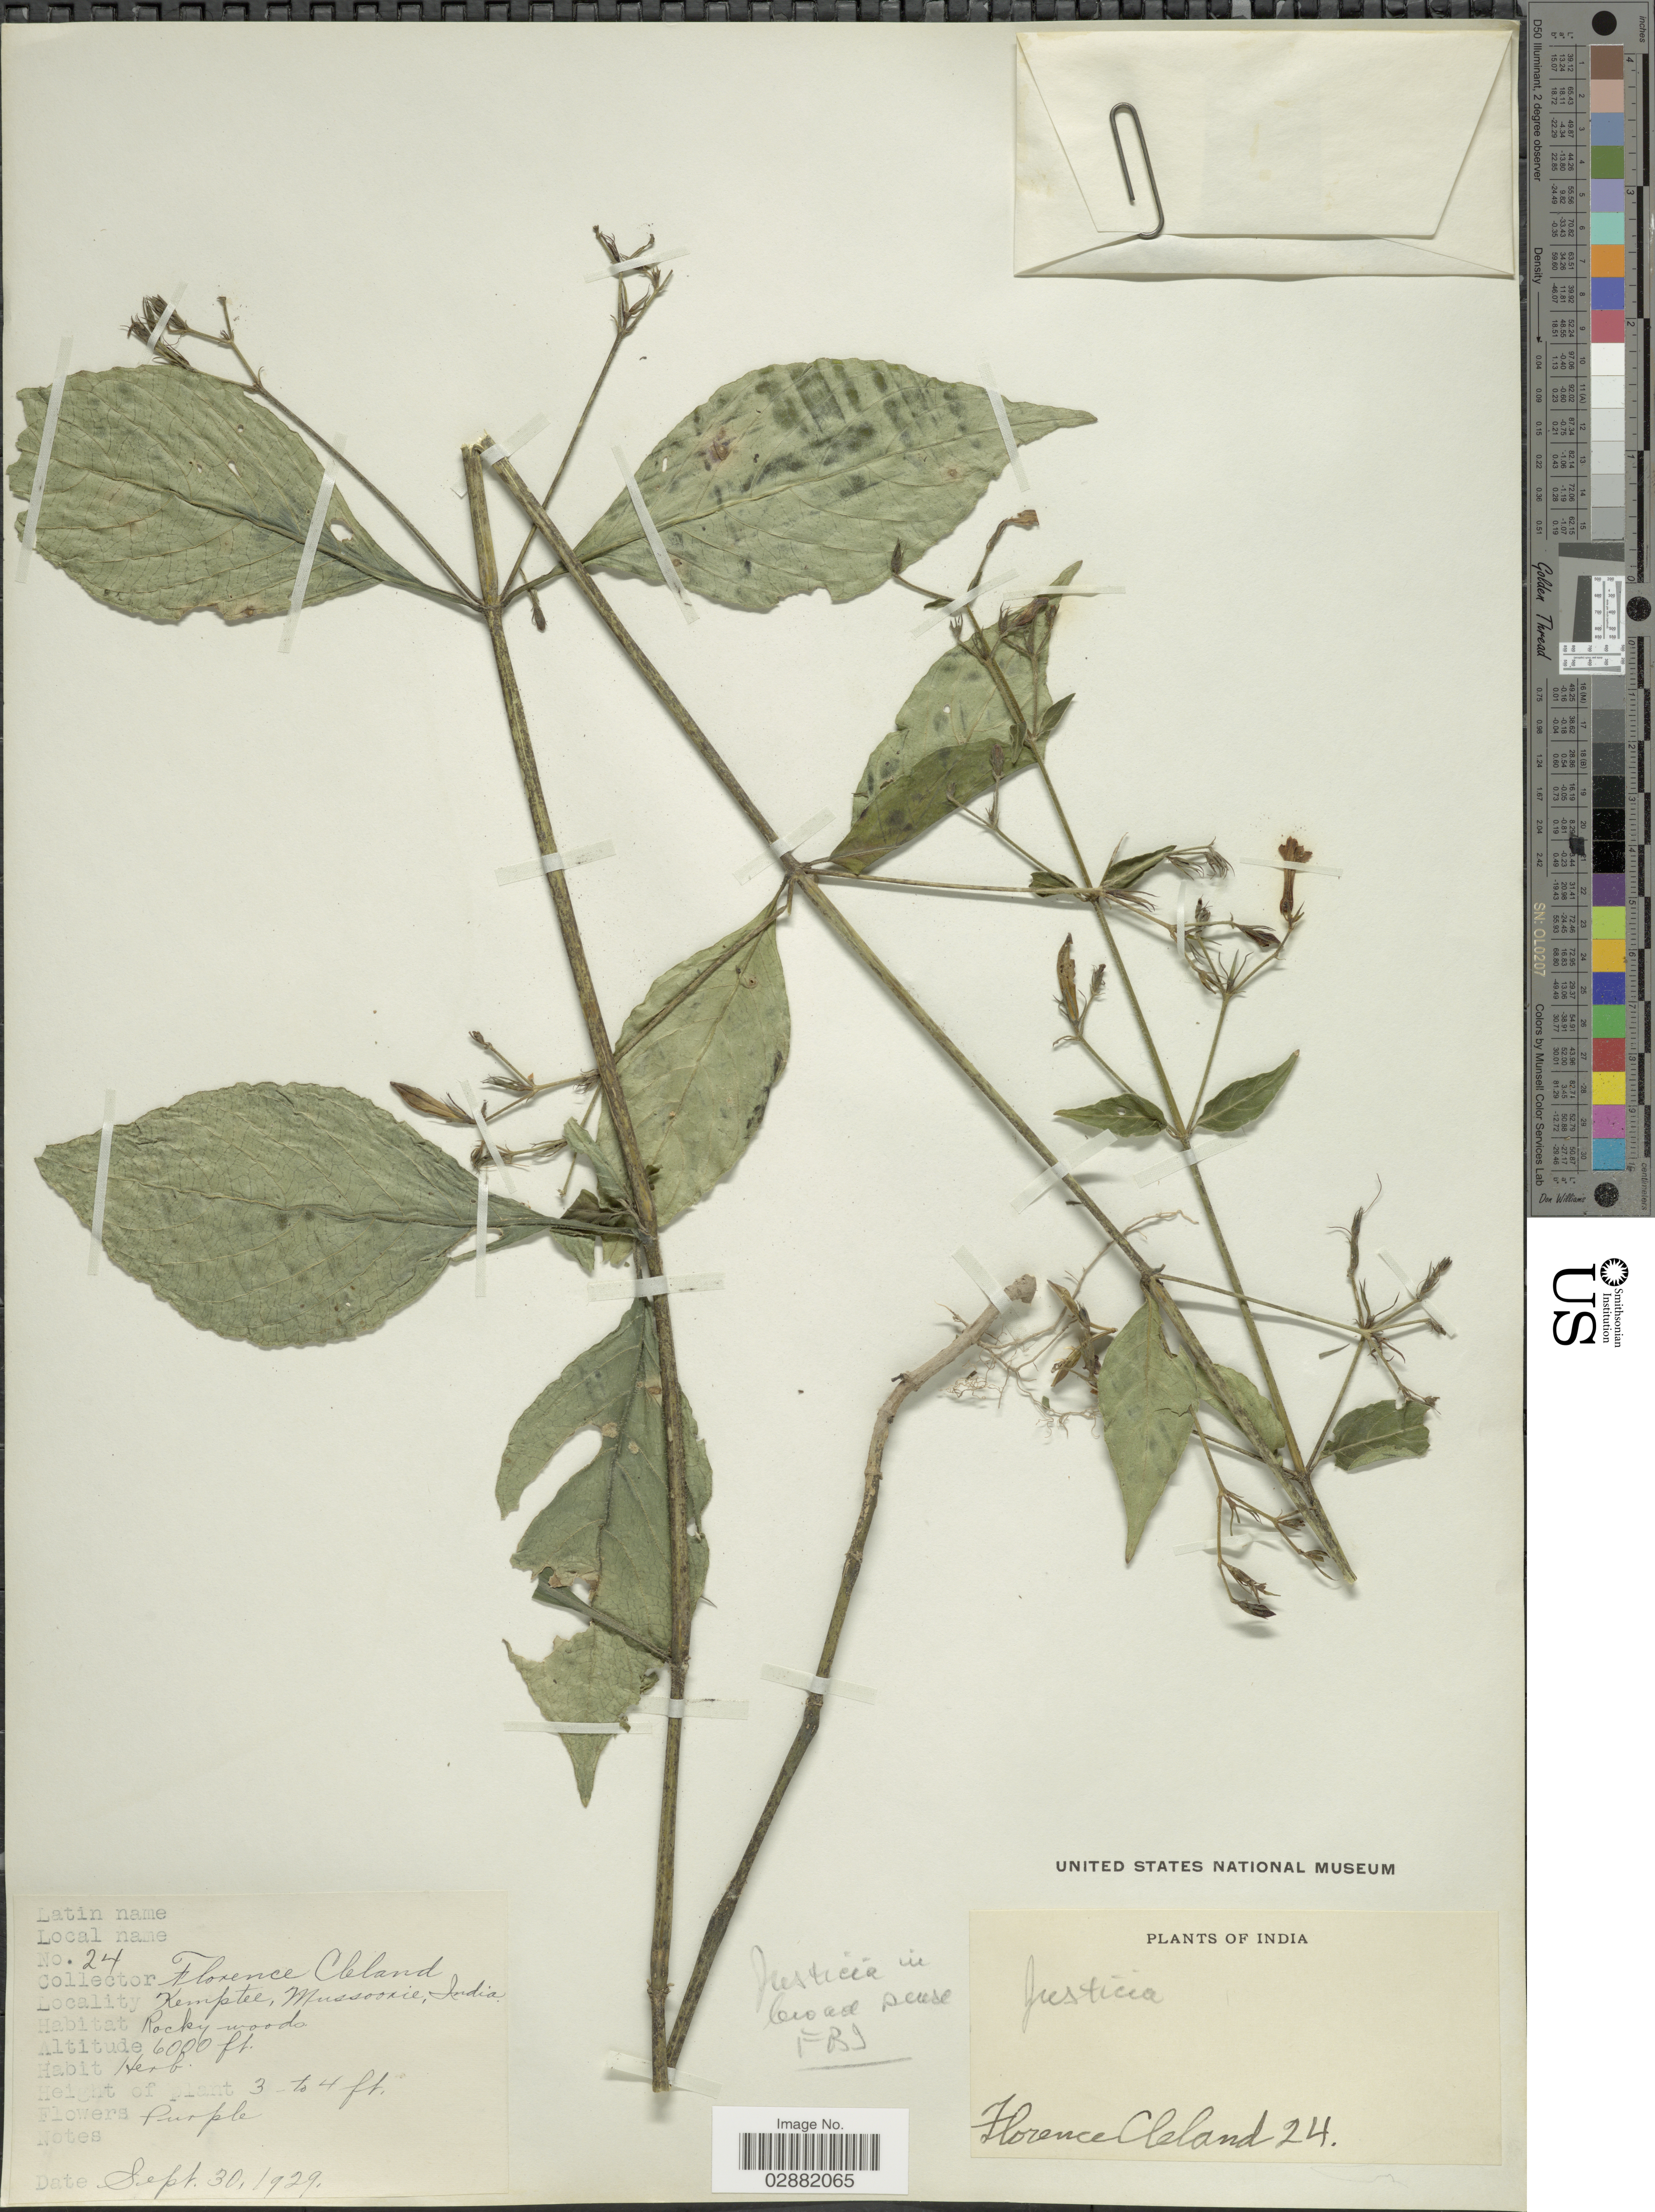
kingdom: Plantae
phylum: Tracheophyta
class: Magnoliopsida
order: Lamiales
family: Acanthaceae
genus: Justicia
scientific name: Justicia sp.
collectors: F. Cleland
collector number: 24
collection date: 1929-09-30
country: India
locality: Kemptee, Mussoorie.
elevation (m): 1829